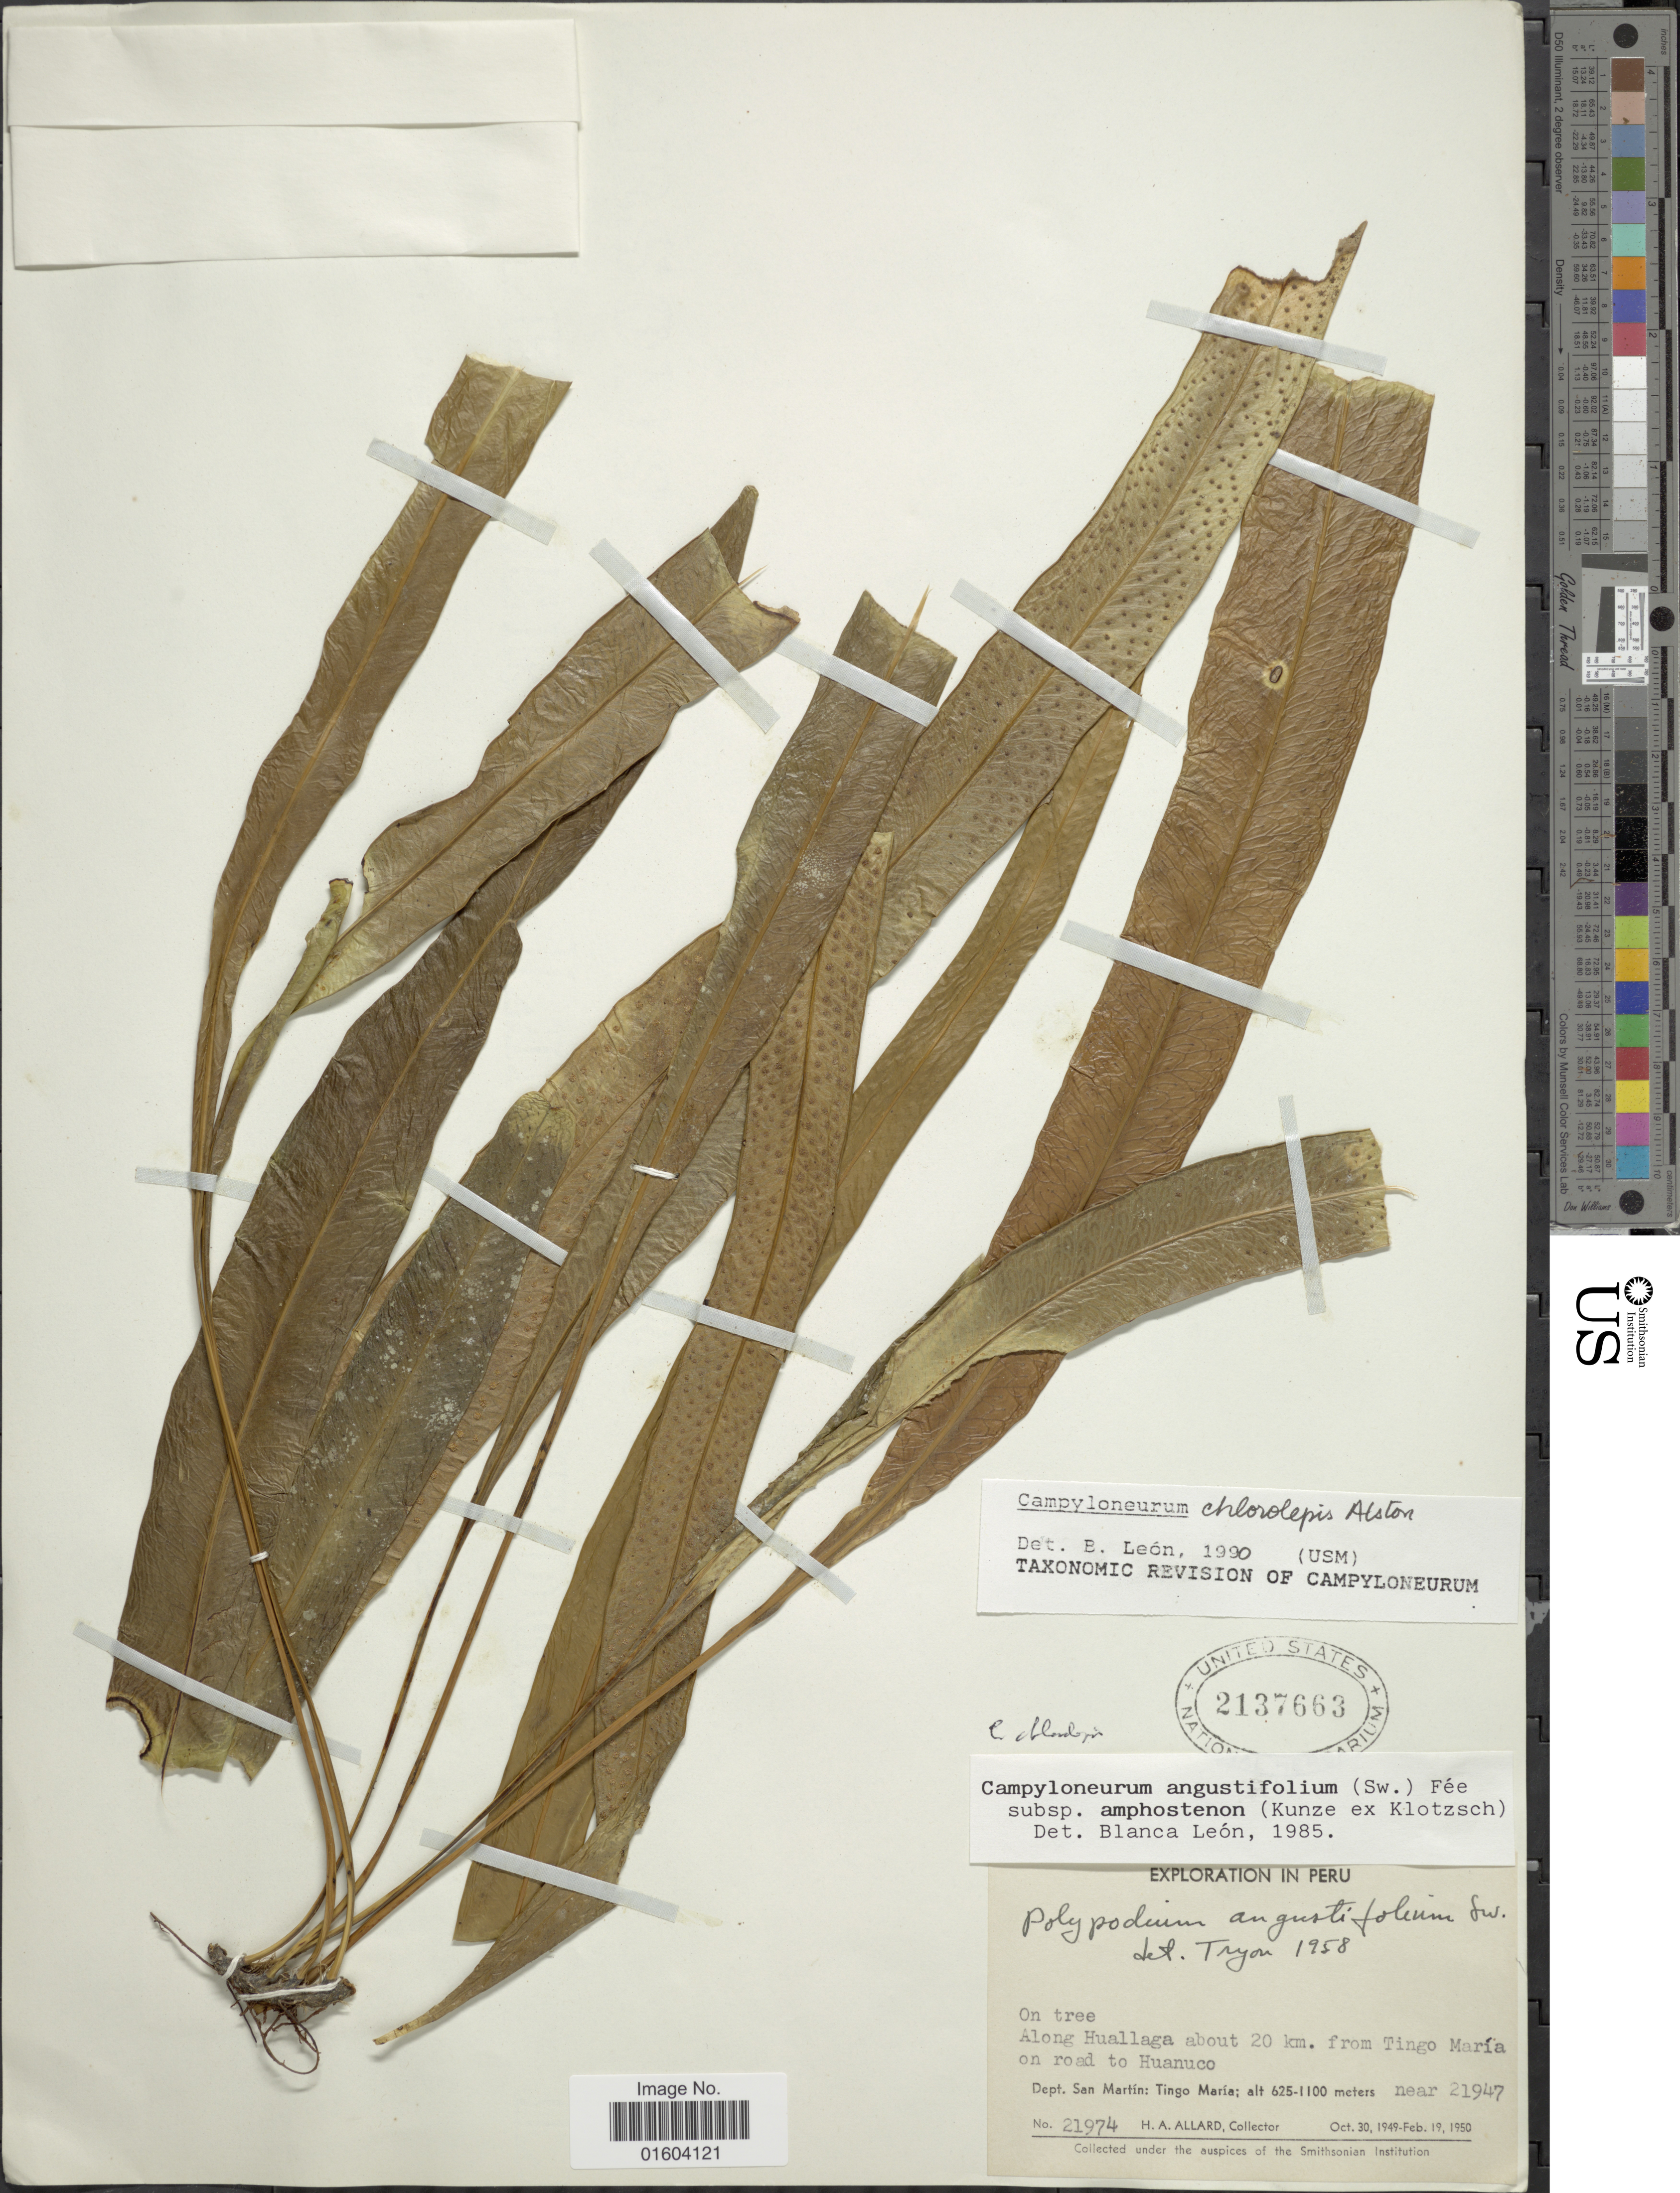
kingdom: Plantae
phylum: Tracheophyta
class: Polypodiopsida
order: Polypodiales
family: Polypodiaceae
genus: Campyloneurum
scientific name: Campyloneurum chlorolepis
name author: Alston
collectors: H. A. Allard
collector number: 21974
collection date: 1949-10-30/1950-02-19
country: Peru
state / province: San Martín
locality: Peru. Along Huallaga about 20 km. from Tingo Maria on road Huanuco, Dept. San Martin : Tingo Maria near 21947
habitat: along river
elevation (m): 625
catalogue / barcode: US 2137663